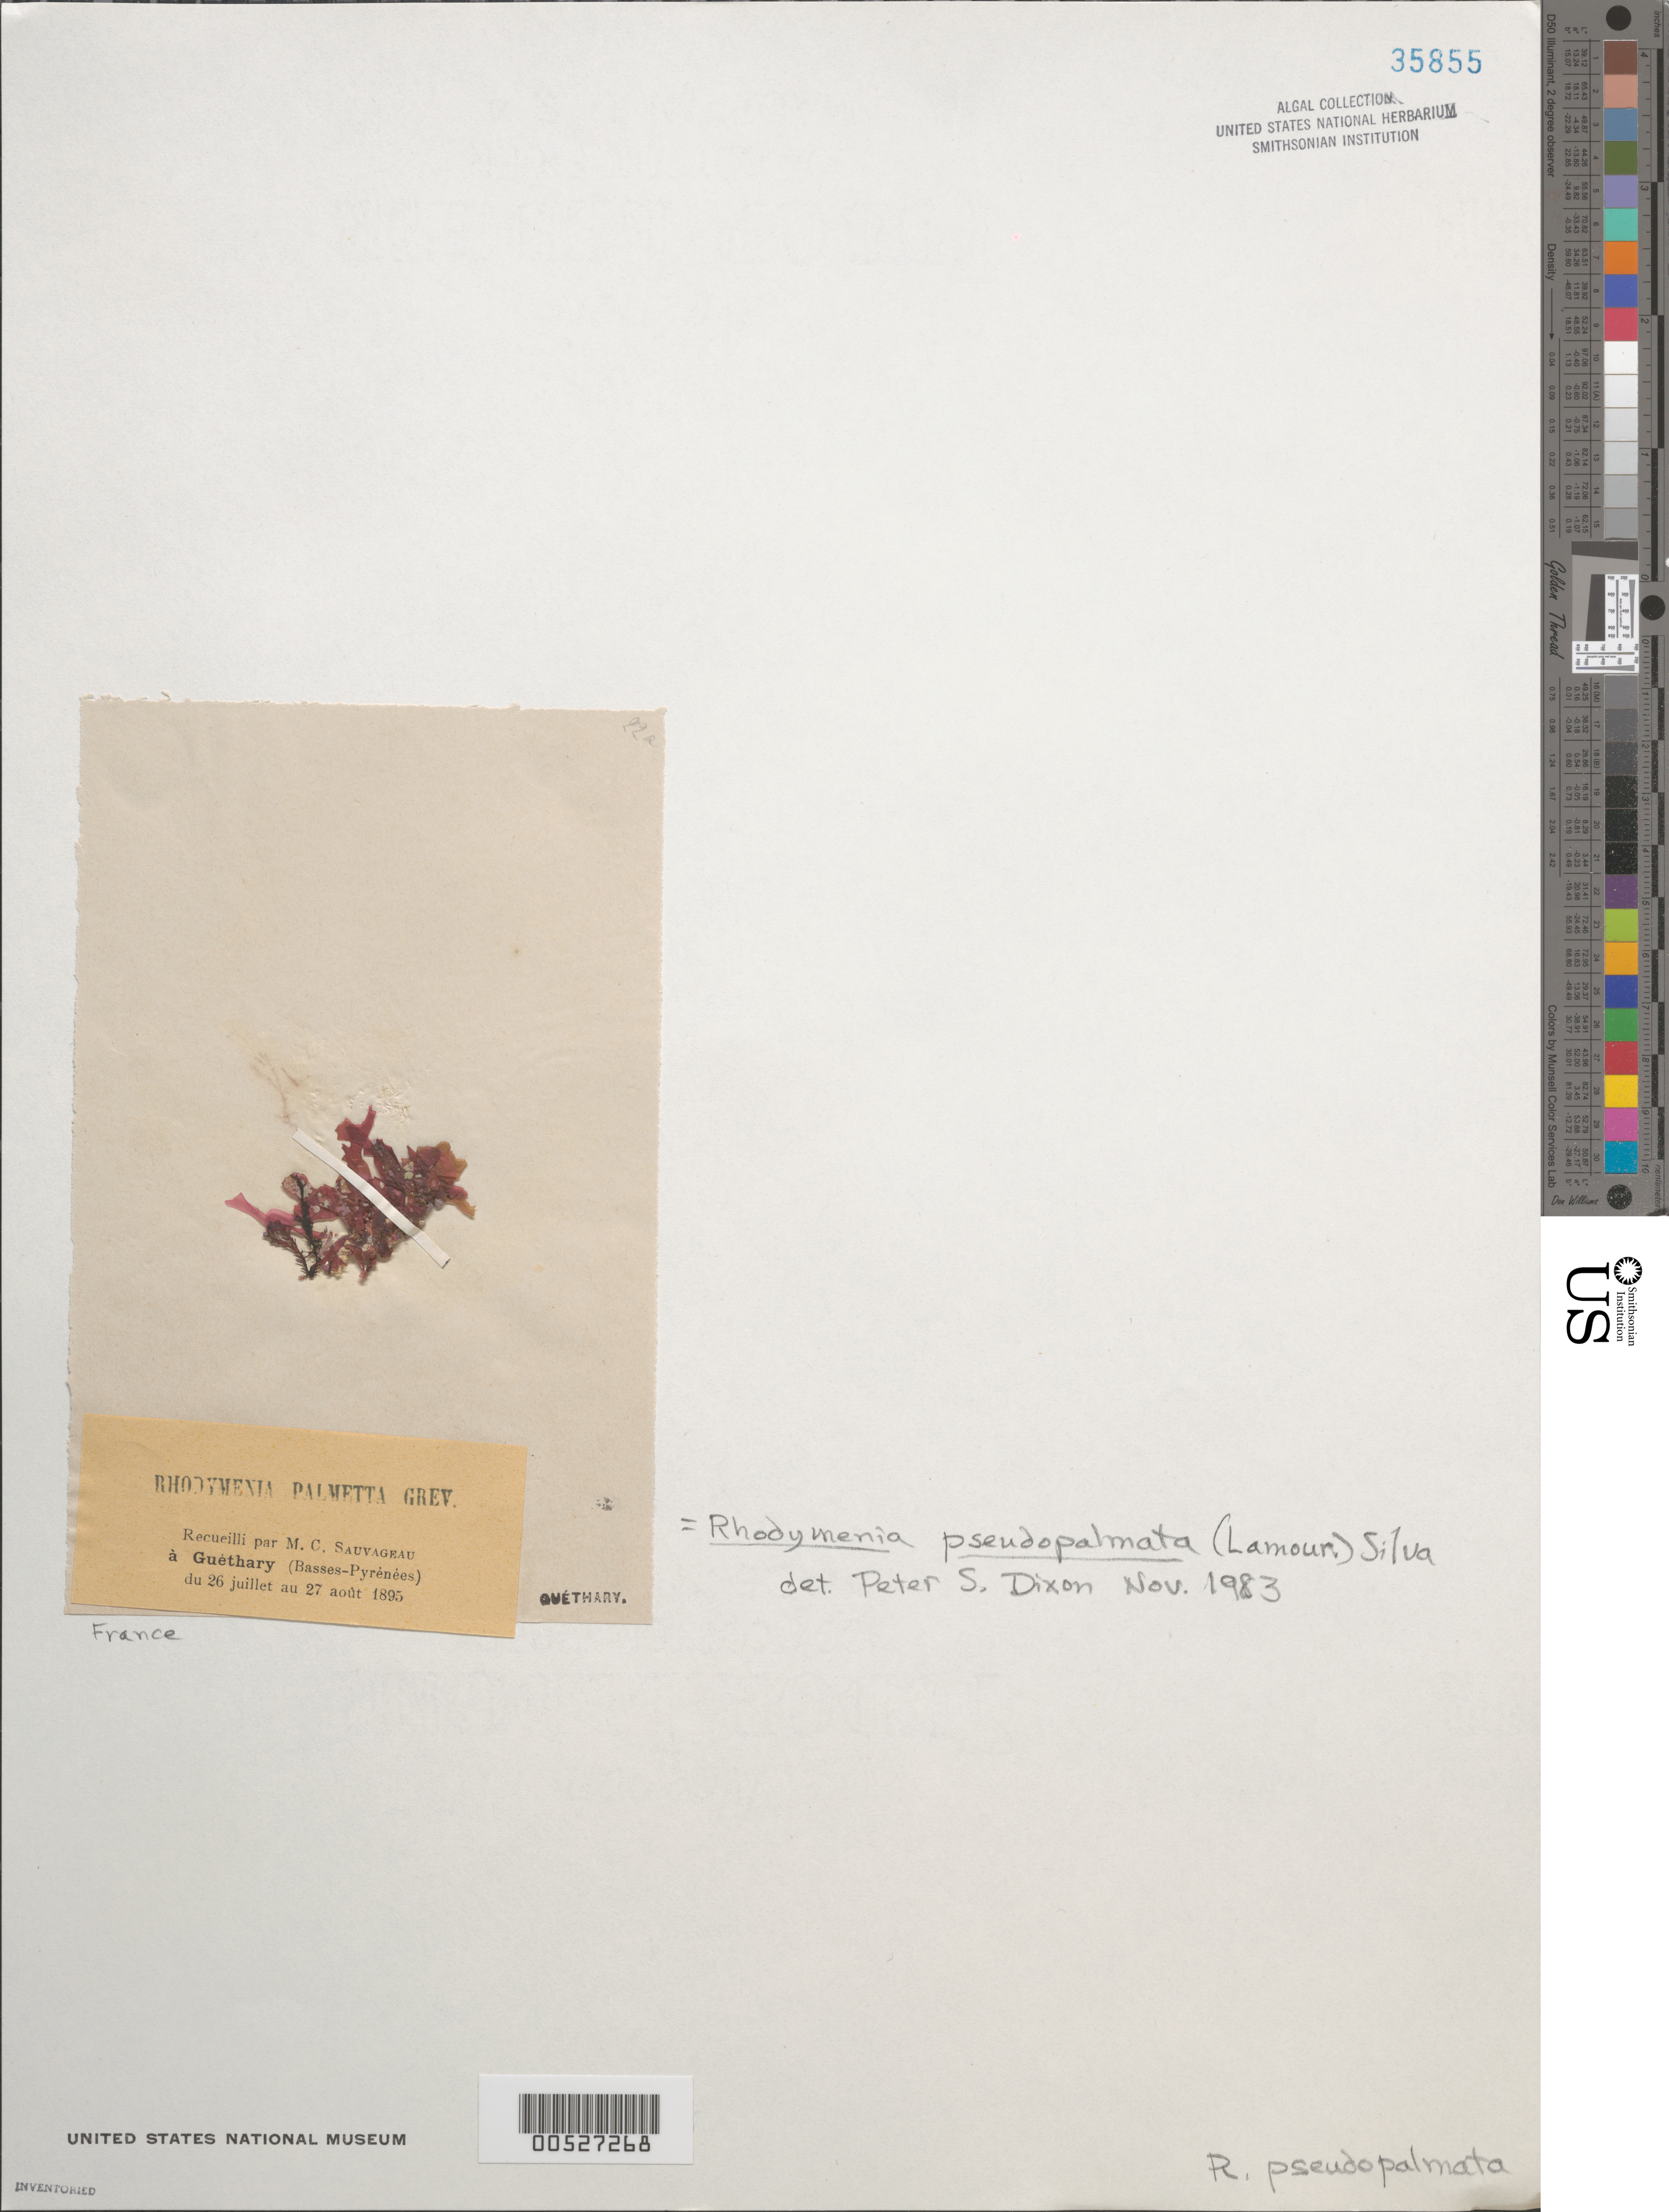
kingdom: Plantae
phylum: Rhodophyta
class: Florideophyceae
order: Rhodymeniales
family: Rhodymeniaceae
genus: Rhodymenia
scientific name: Rhodymenia pseudopalmata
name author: (J.V.Lamouroux) P.C. Silva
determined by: Dixon, P. S.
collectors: C. F. Sauvageau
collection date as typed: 26 Jul 1895 TO 27 Aug 1895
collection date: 1895-07-26/1895-08-27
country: France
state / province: Nouvelle-Aquitaine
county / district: Pyrénées-Atlantiques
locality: Guethary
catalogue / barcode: US 35855